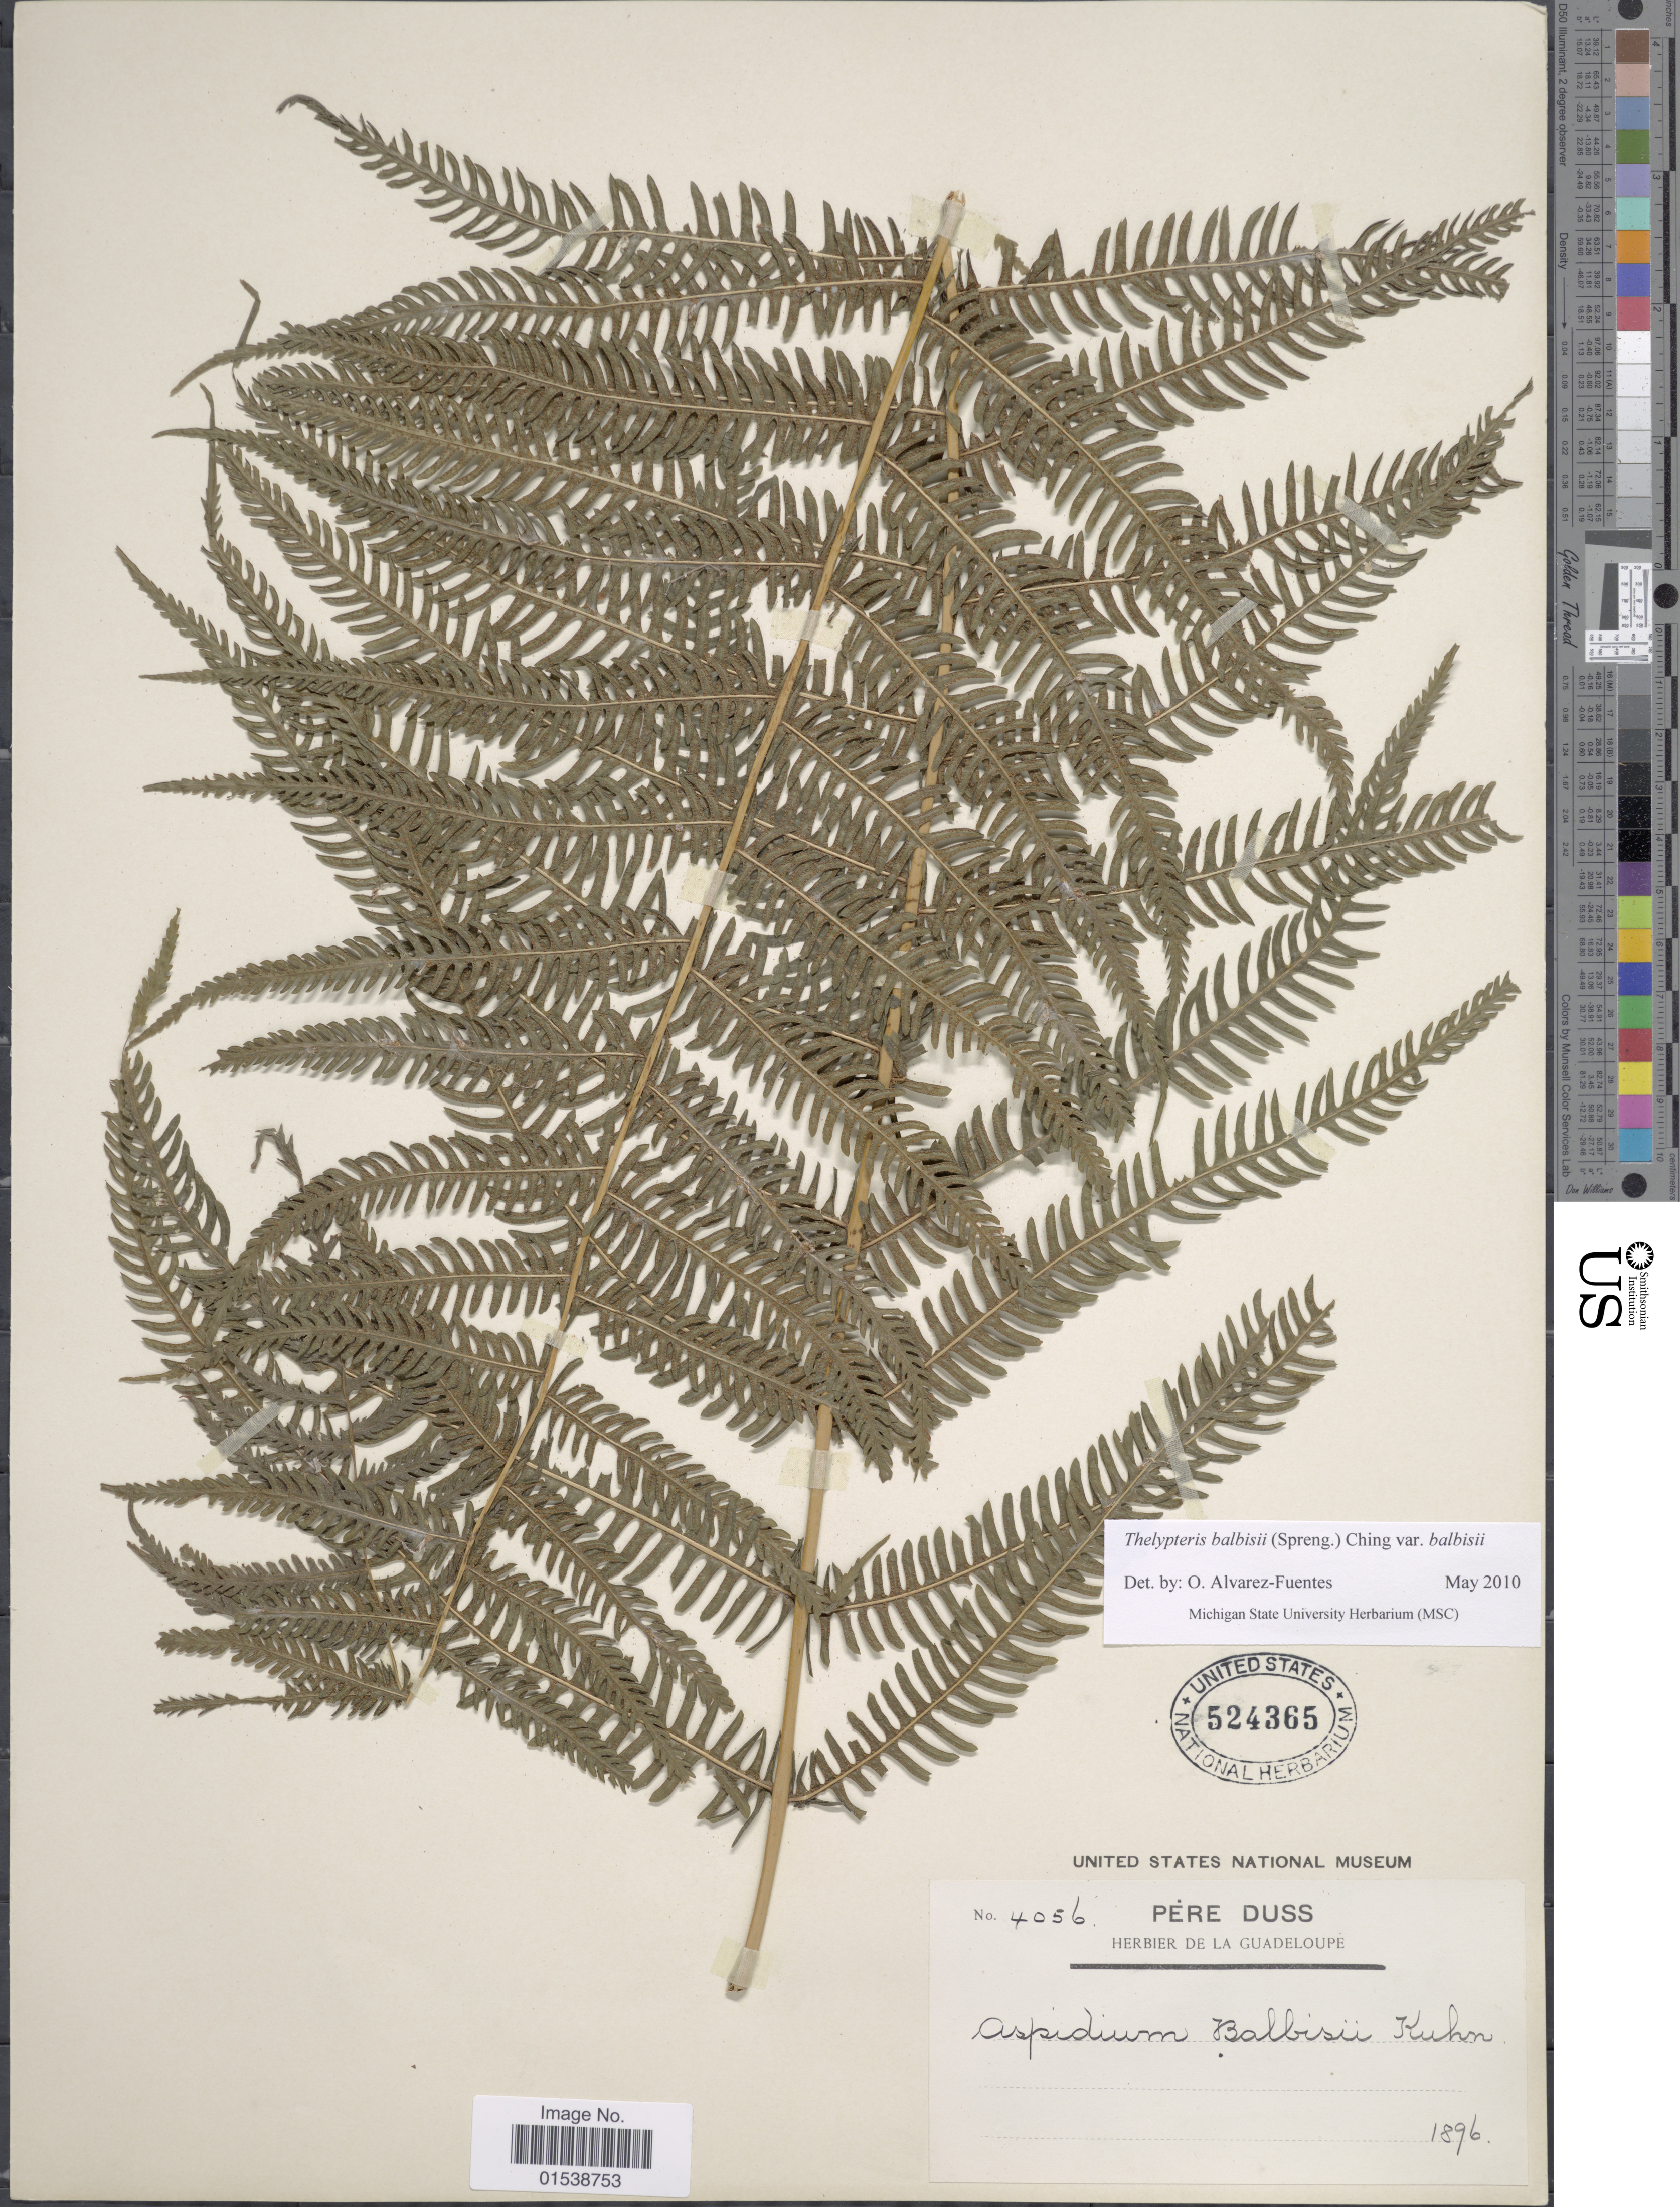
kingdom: Plantae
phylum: Tracheophyta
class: Polypodiopsida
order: Polypodiales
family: Thelypteridaceae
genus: Amauropelta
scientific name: Amauropelta balbisii (Spreng.) comb. nov., ined. 2015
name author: (Spreng.)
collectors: Père Duss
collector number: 4056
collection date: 1896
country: Guadeloupe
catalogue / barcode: US 524365